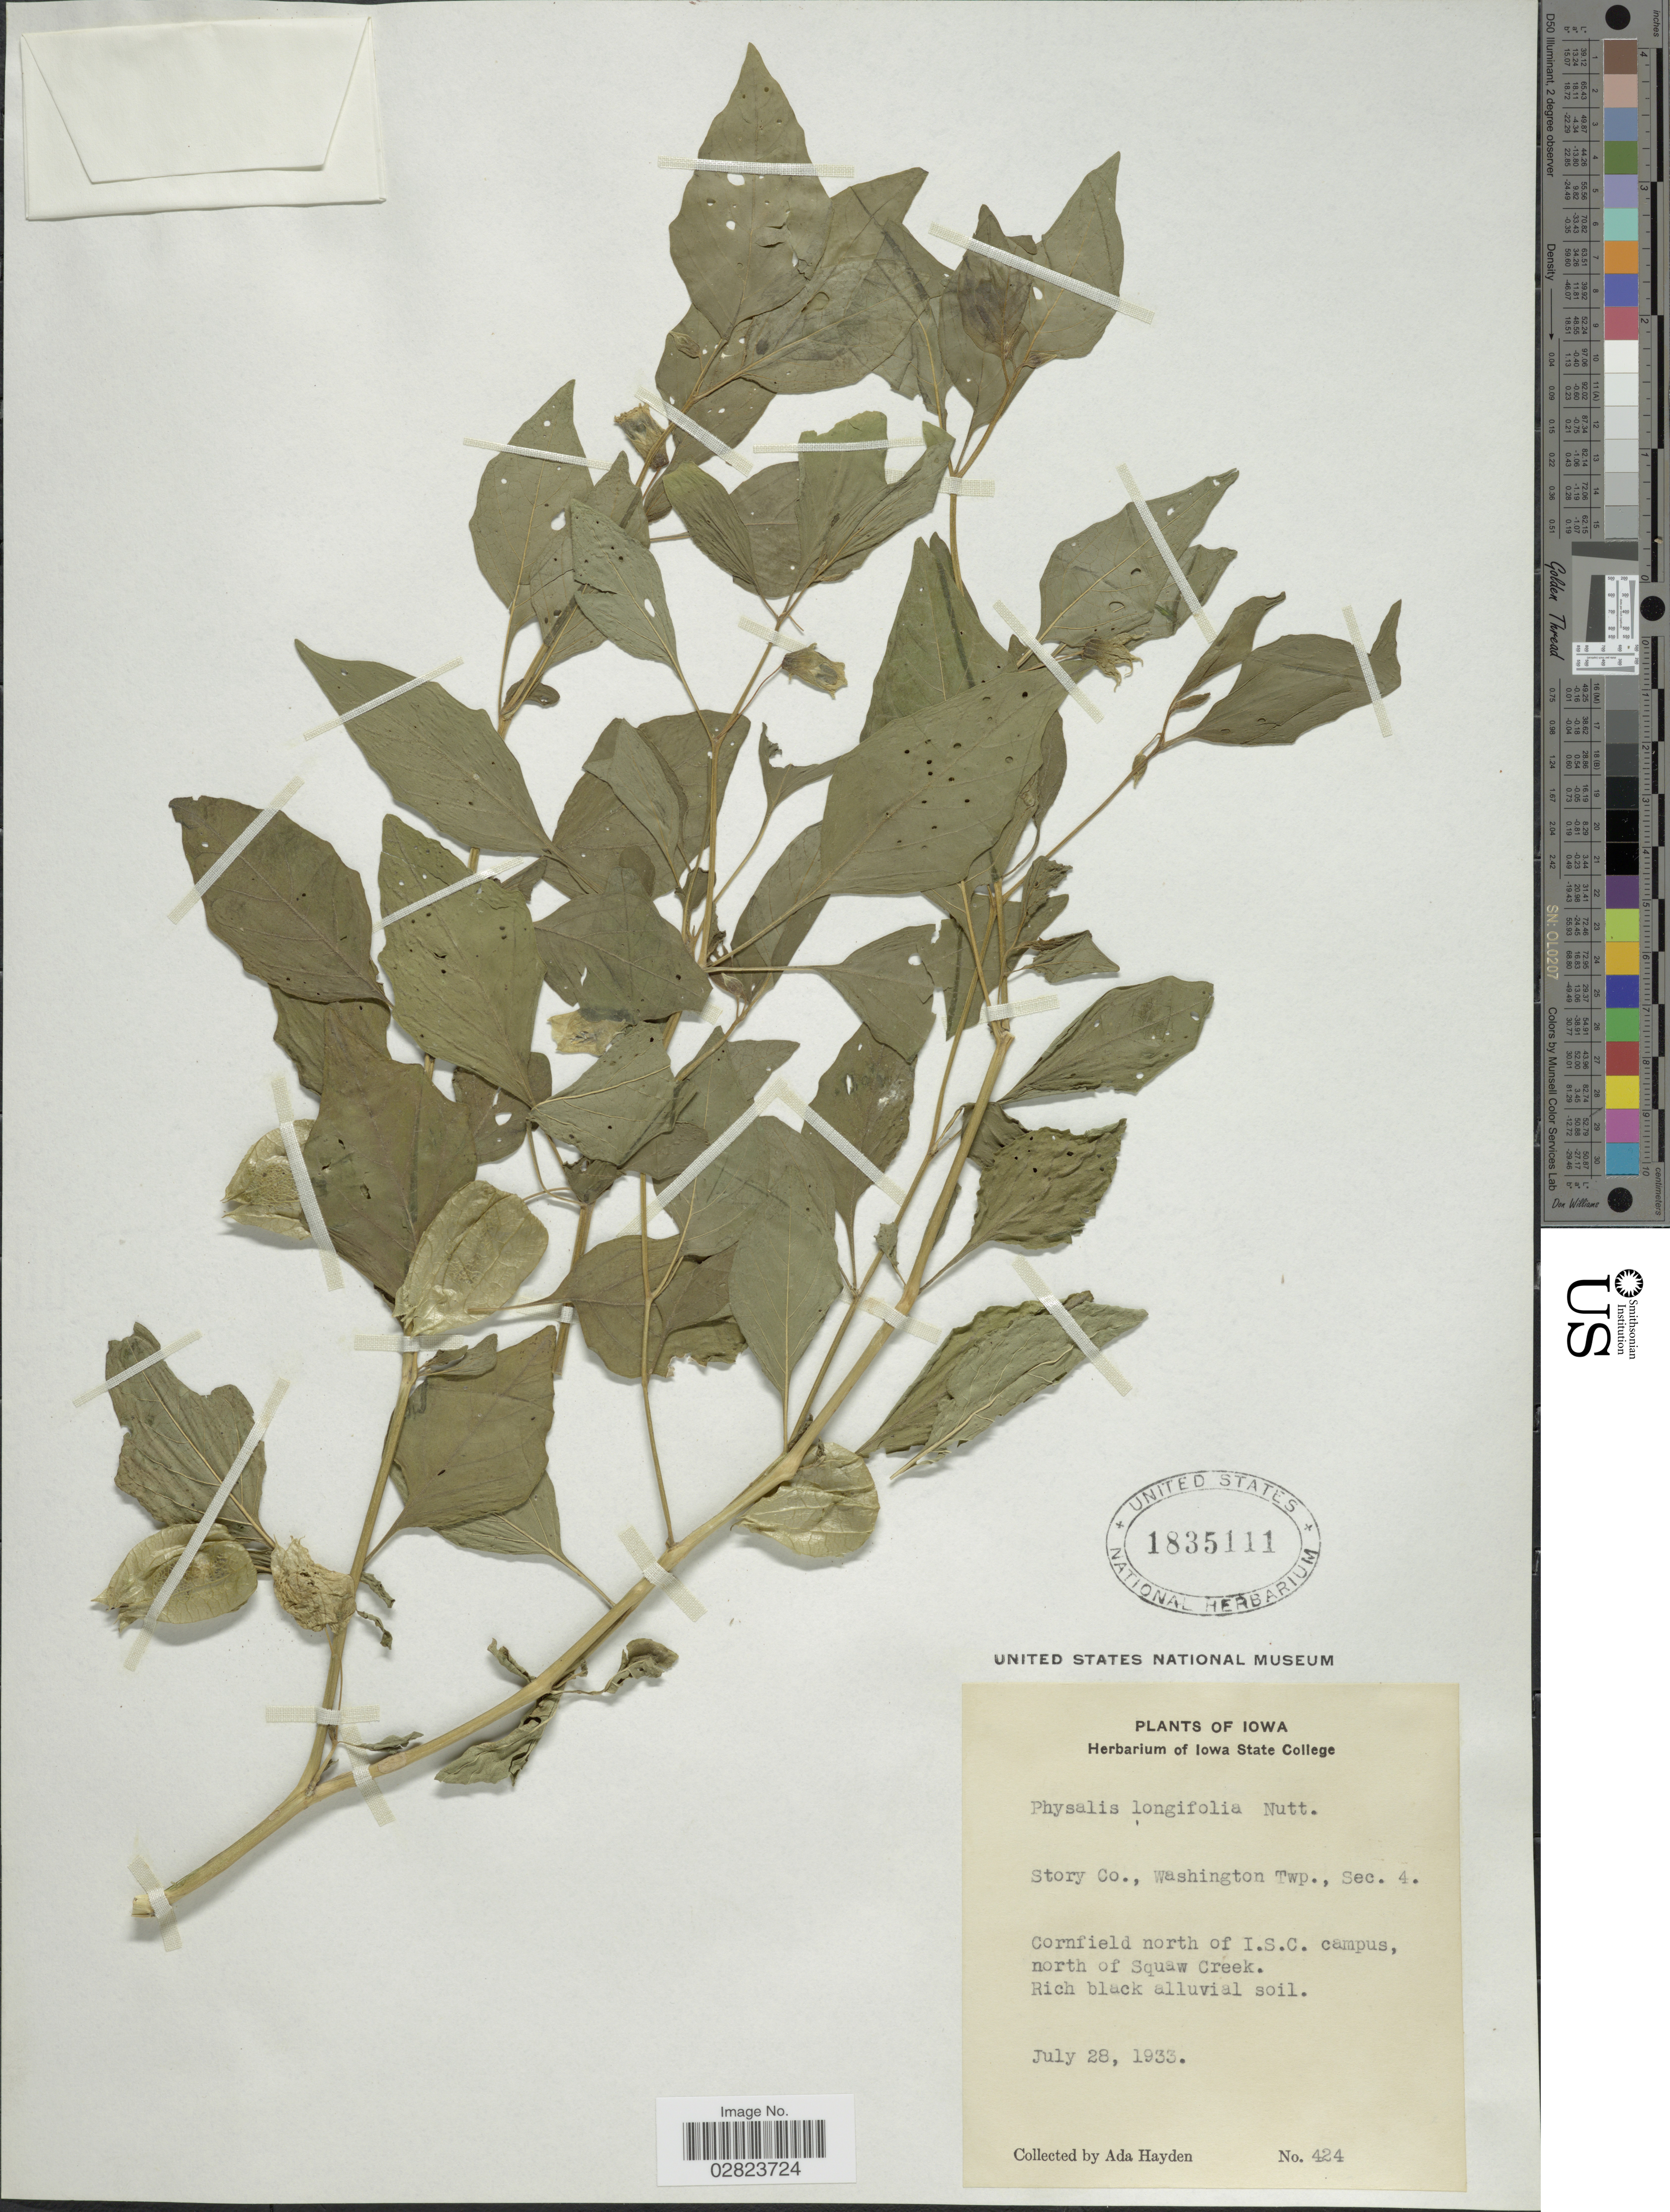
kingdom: Plantae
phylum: Tracheophyta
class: Magnoliopsida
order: Solanales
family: Solanaceae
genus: Physalis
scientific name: Physalis longifolia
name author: Nutt.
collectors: Ada Hayden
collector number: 424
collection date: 1933-07-28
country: United States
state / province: Iowa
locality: Story Co., Washington Twp., Sec. 4. Cornfield north of I.S.C. campus, north of Squaw Creek.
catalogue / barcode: US 1835111